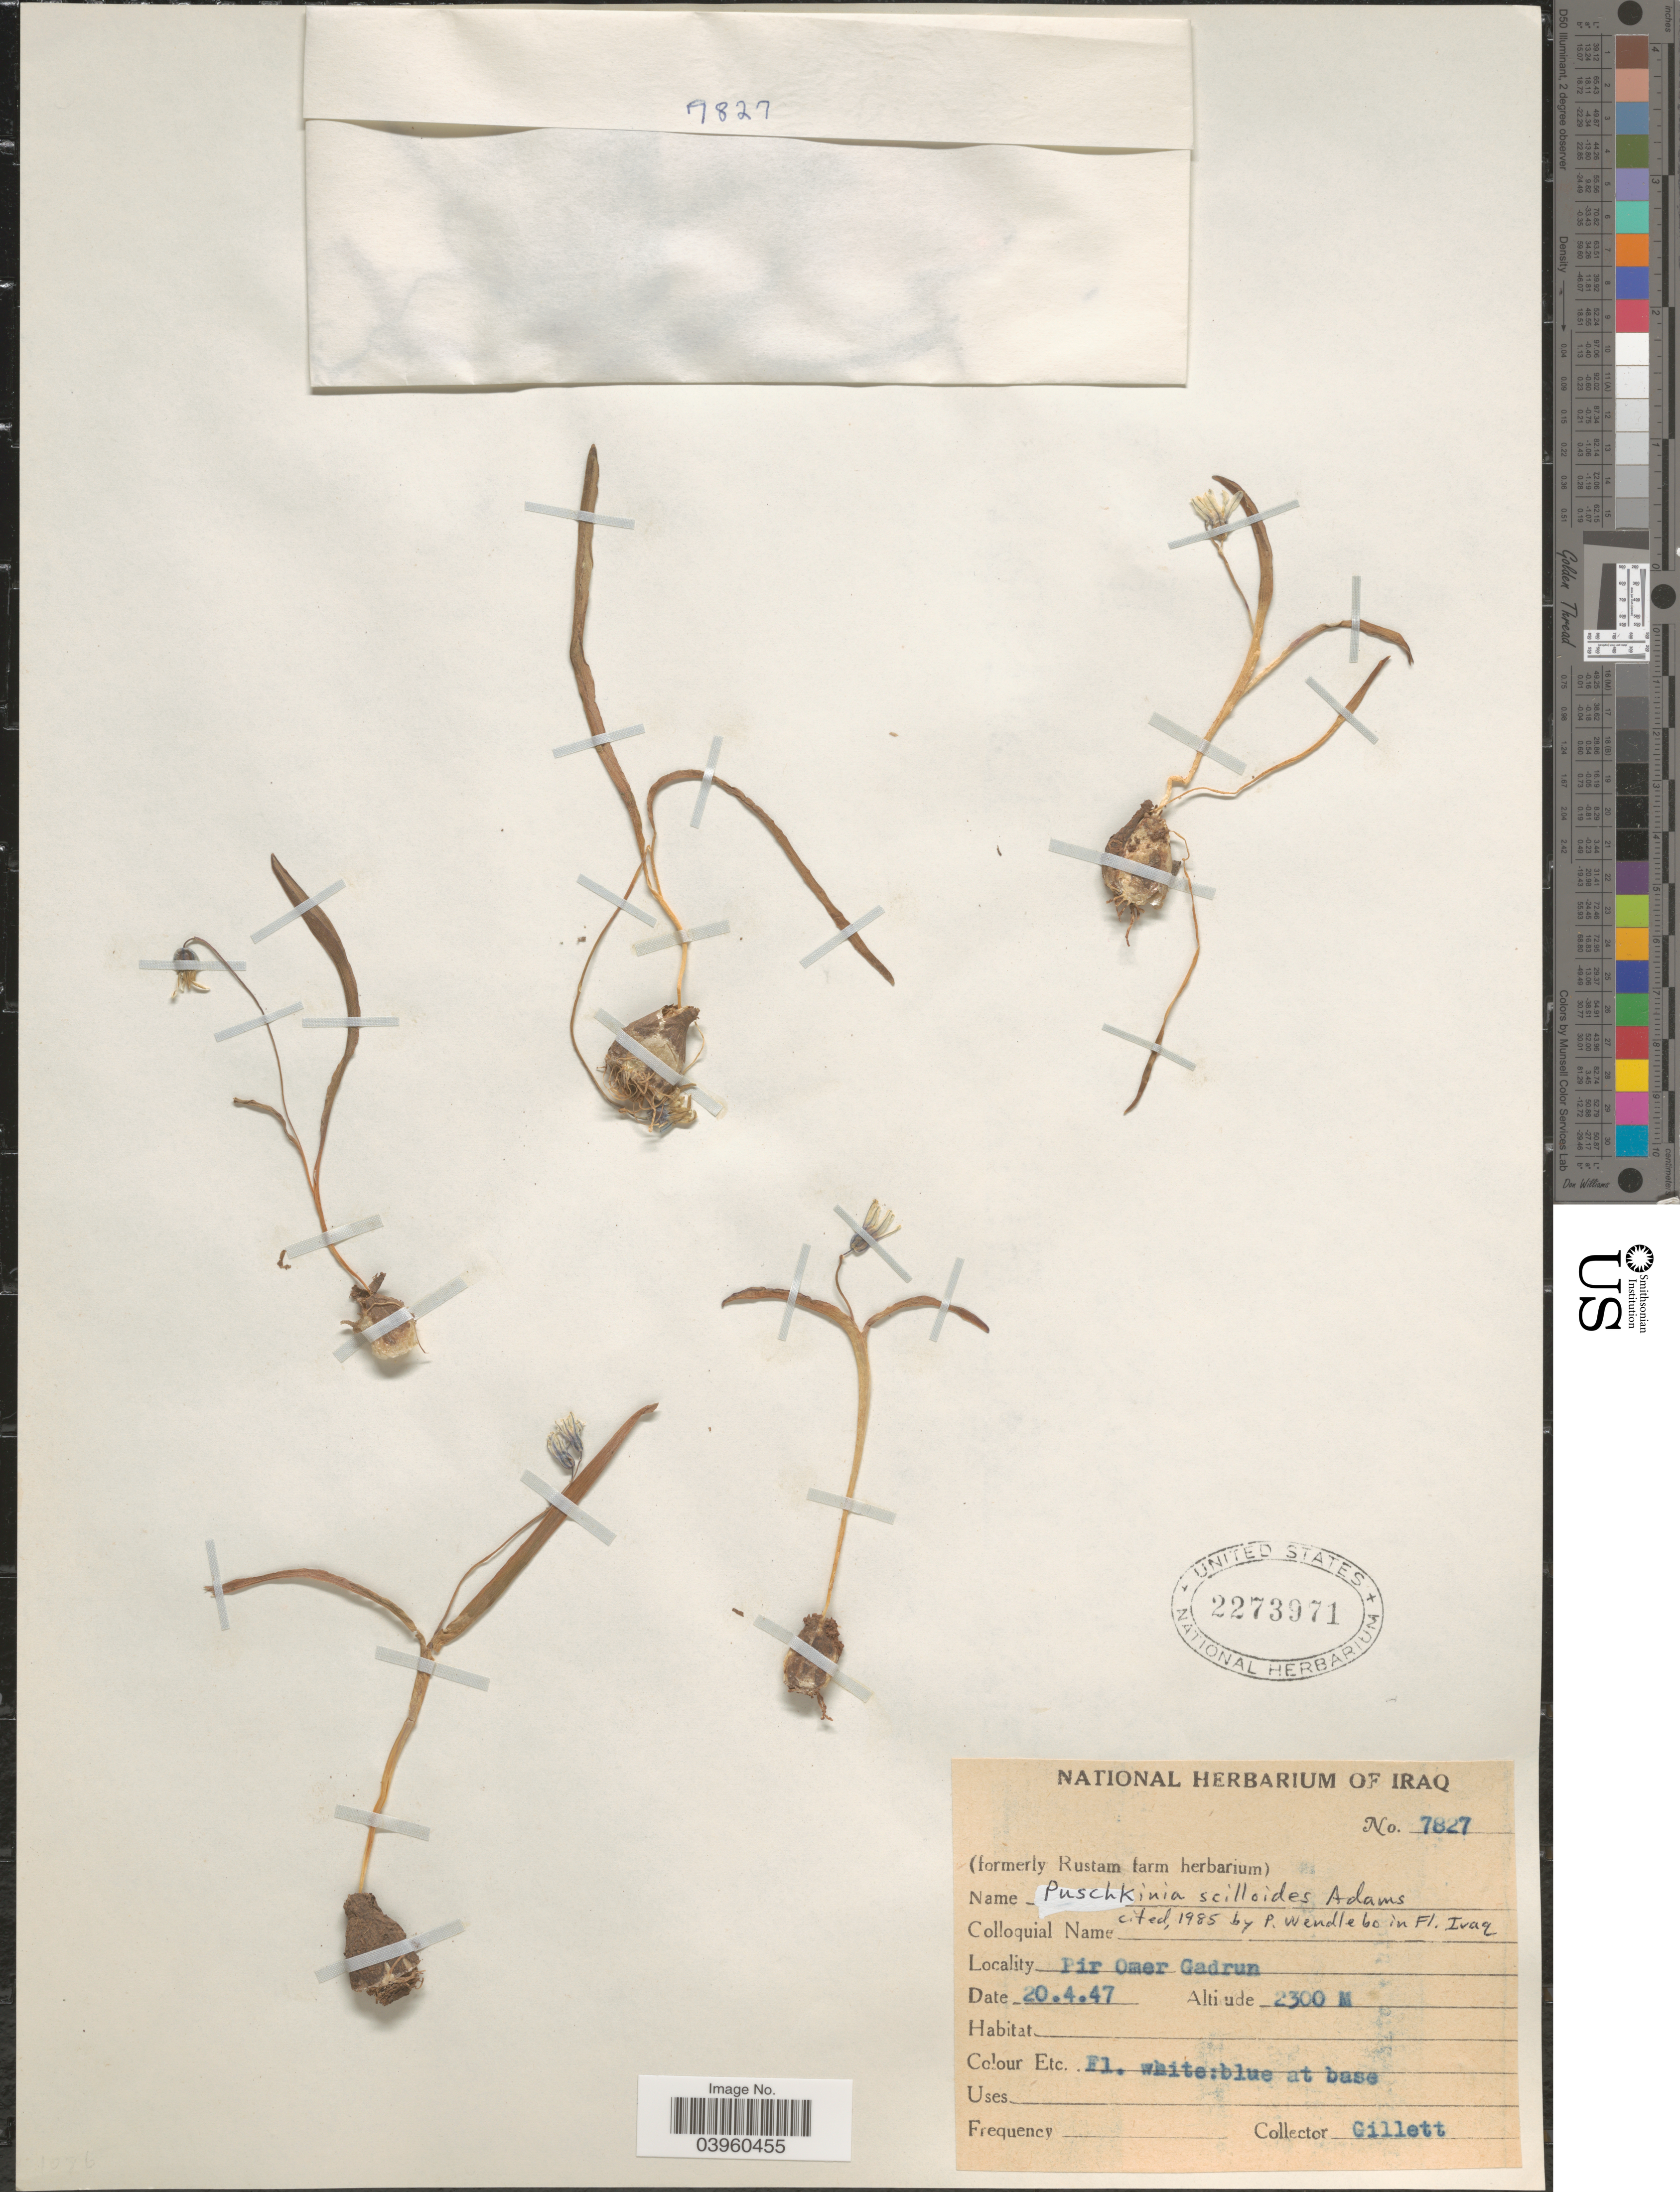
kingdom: Plantae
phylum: Tracheophyta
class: Liliopsida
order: Asparagales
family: Asparagaceae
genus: Puschkinia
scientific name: Puschkinia scilloides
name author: Adams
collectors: Gillett, --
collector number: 7827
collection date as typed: Transcribed d/m/y: 20/4/47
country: Iraq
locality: Pir Omer Gadrun.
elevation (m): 2300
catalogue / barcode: US 2273971